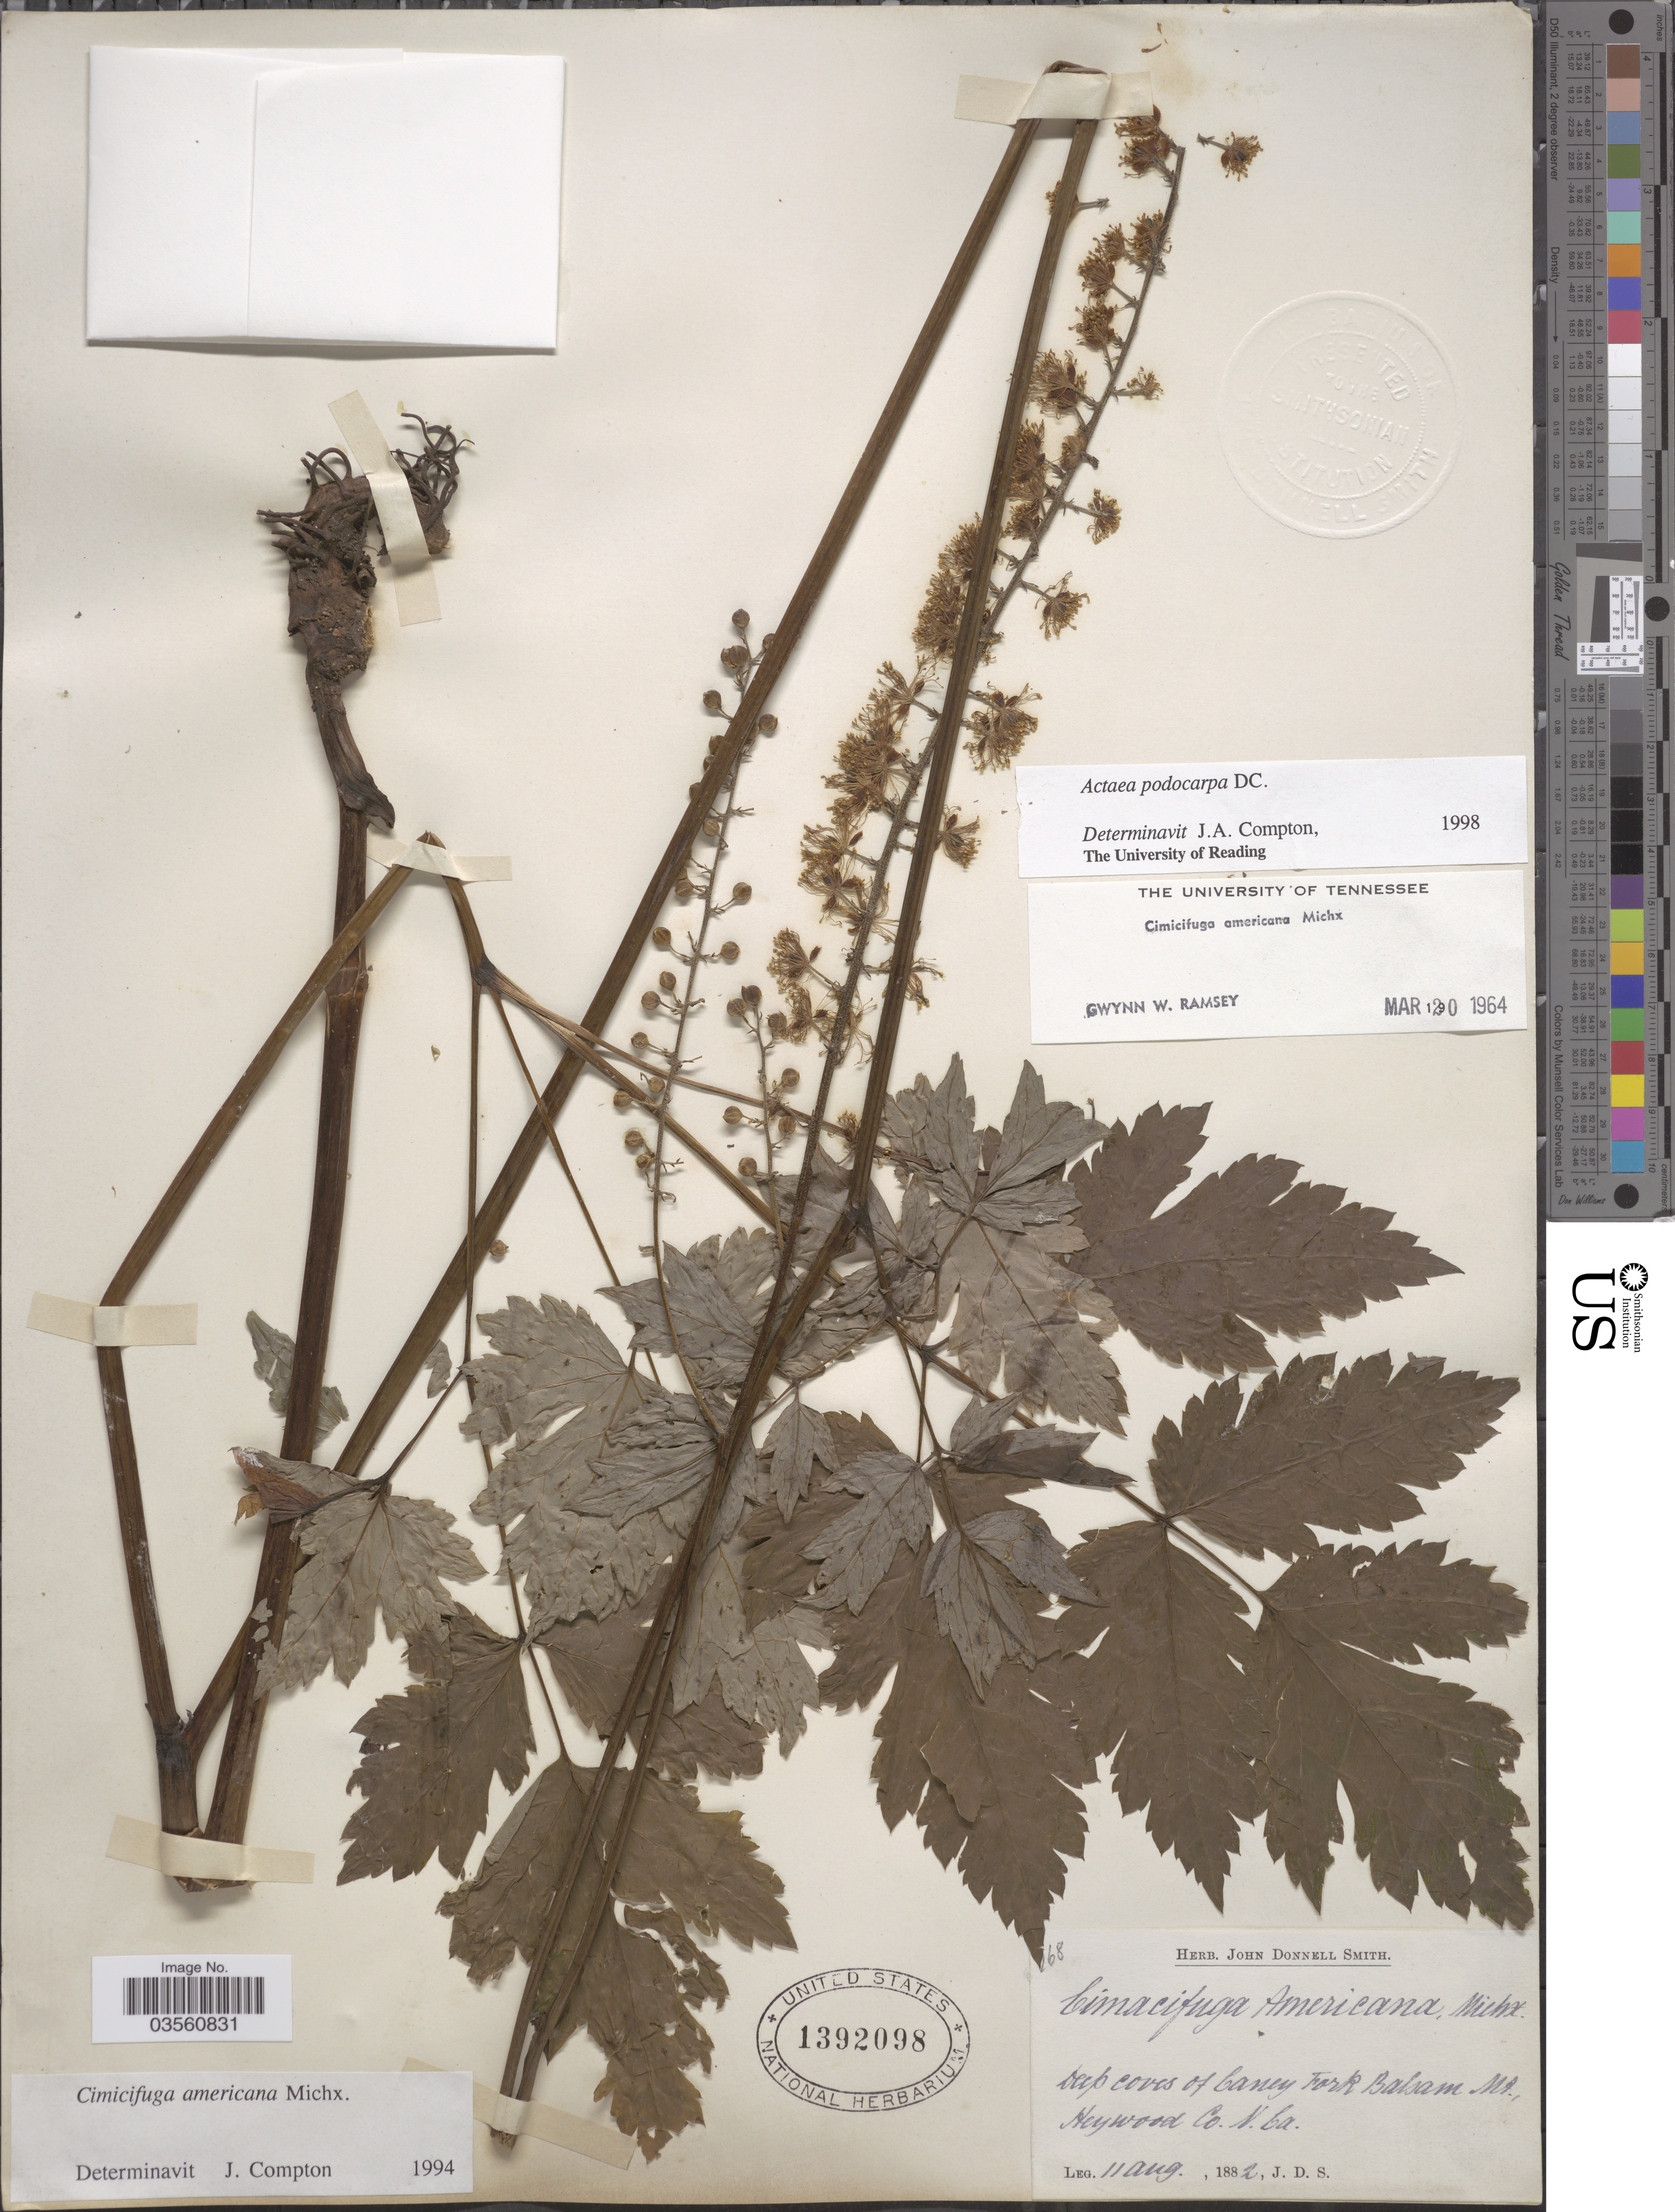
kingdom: Plantae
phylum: Tracheophyta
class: Magnoliopsida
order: Ranunculales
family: Ranunculaceae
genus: Actaea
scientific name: Actaea podocarpa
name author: DC.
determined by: Compton, J. A.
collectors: J. Donnell Smith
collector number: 268*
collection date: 1882-08-11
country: United States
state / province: North Carolina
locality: Deep coves of Caney Fork Balsam Mt, Heywood Co.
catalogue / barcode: US 1392098